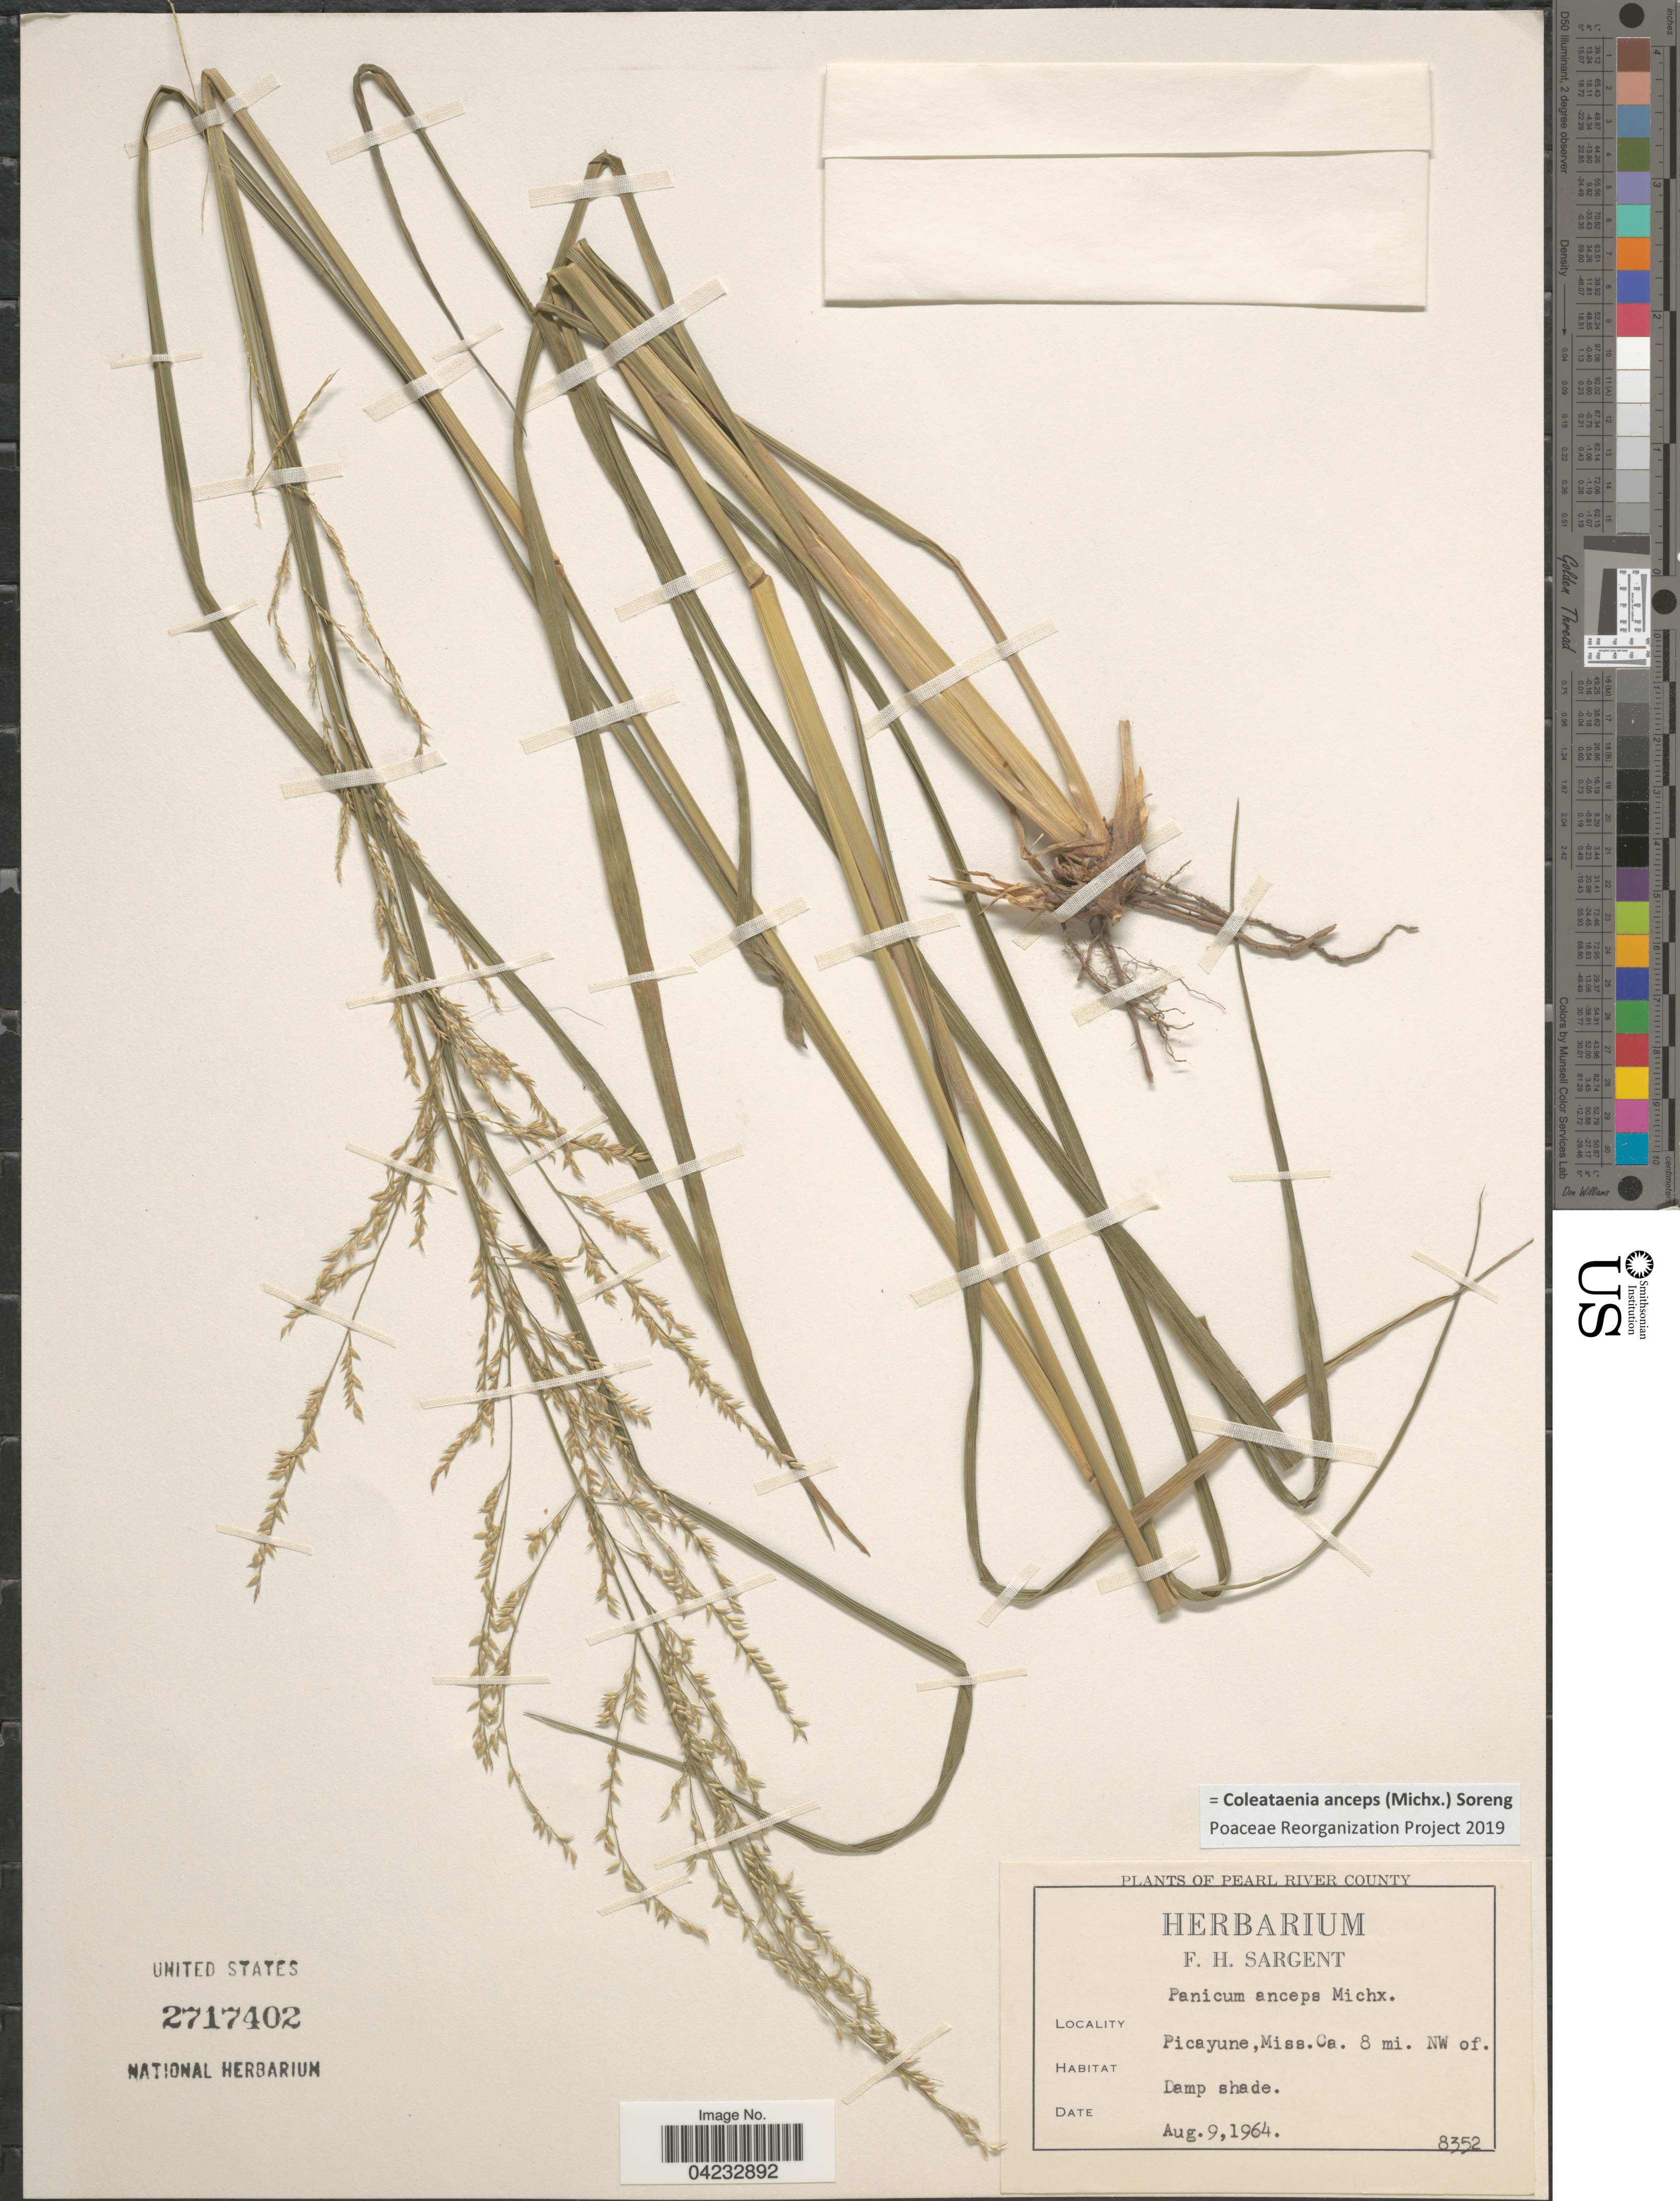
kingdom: Plantae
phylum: Tracheophyta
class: Liliopsida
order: Poales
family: Poaceae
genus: Coleataenia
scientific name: Coleataenia anceps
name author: (Michx.) Soreng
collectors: Ex herb. F. H. Sargent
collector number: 8352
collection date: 1964-08-09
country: United States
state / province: Mississippi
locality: Pearl River County. Picayune. Ca. 8 mi. NW of.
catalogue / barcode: US 2717402